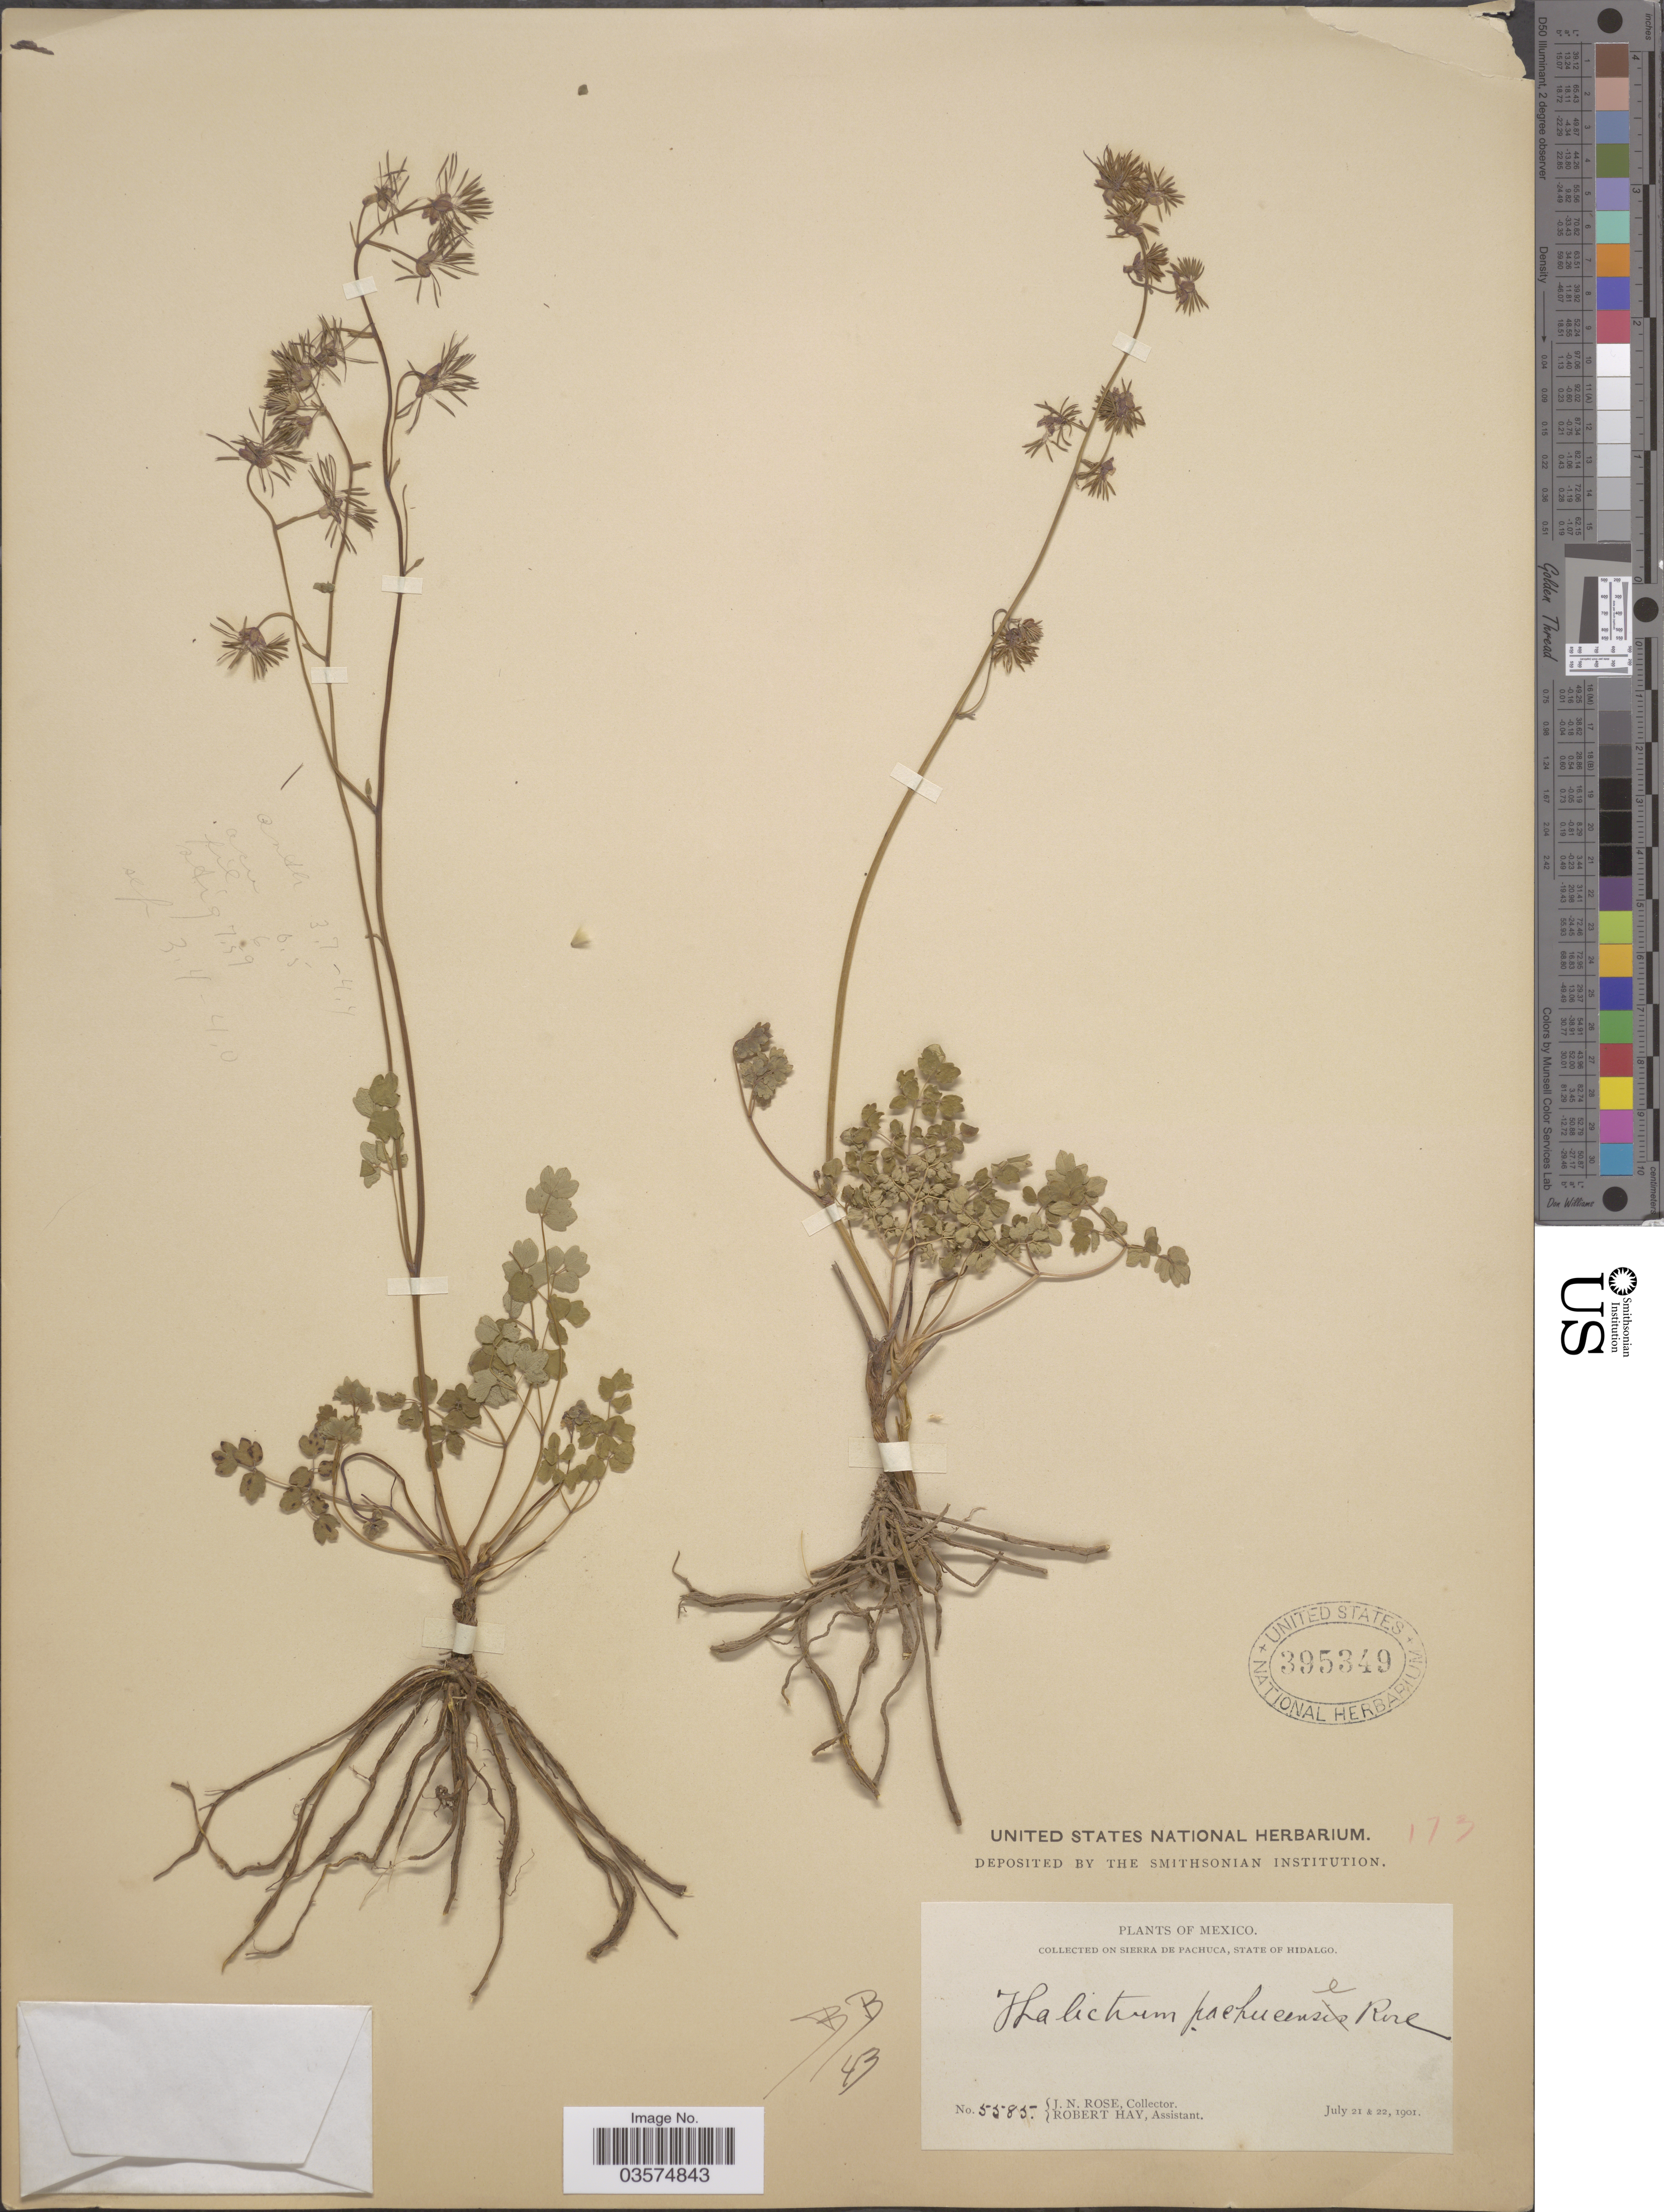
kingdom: Plantae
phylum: Tracheophyta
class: Magnoliopsida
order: Ranunculales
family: Ranunculaceae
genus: Thalictrum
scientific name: Thalictrum pachucense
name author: Rose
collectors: J. N. Rose & R. H. Hay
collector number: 5585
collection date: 1901-07-21/1901-07-22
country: Mexico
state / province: Hidalgo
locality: Sierra de Pachuca.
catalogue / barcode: US 395349